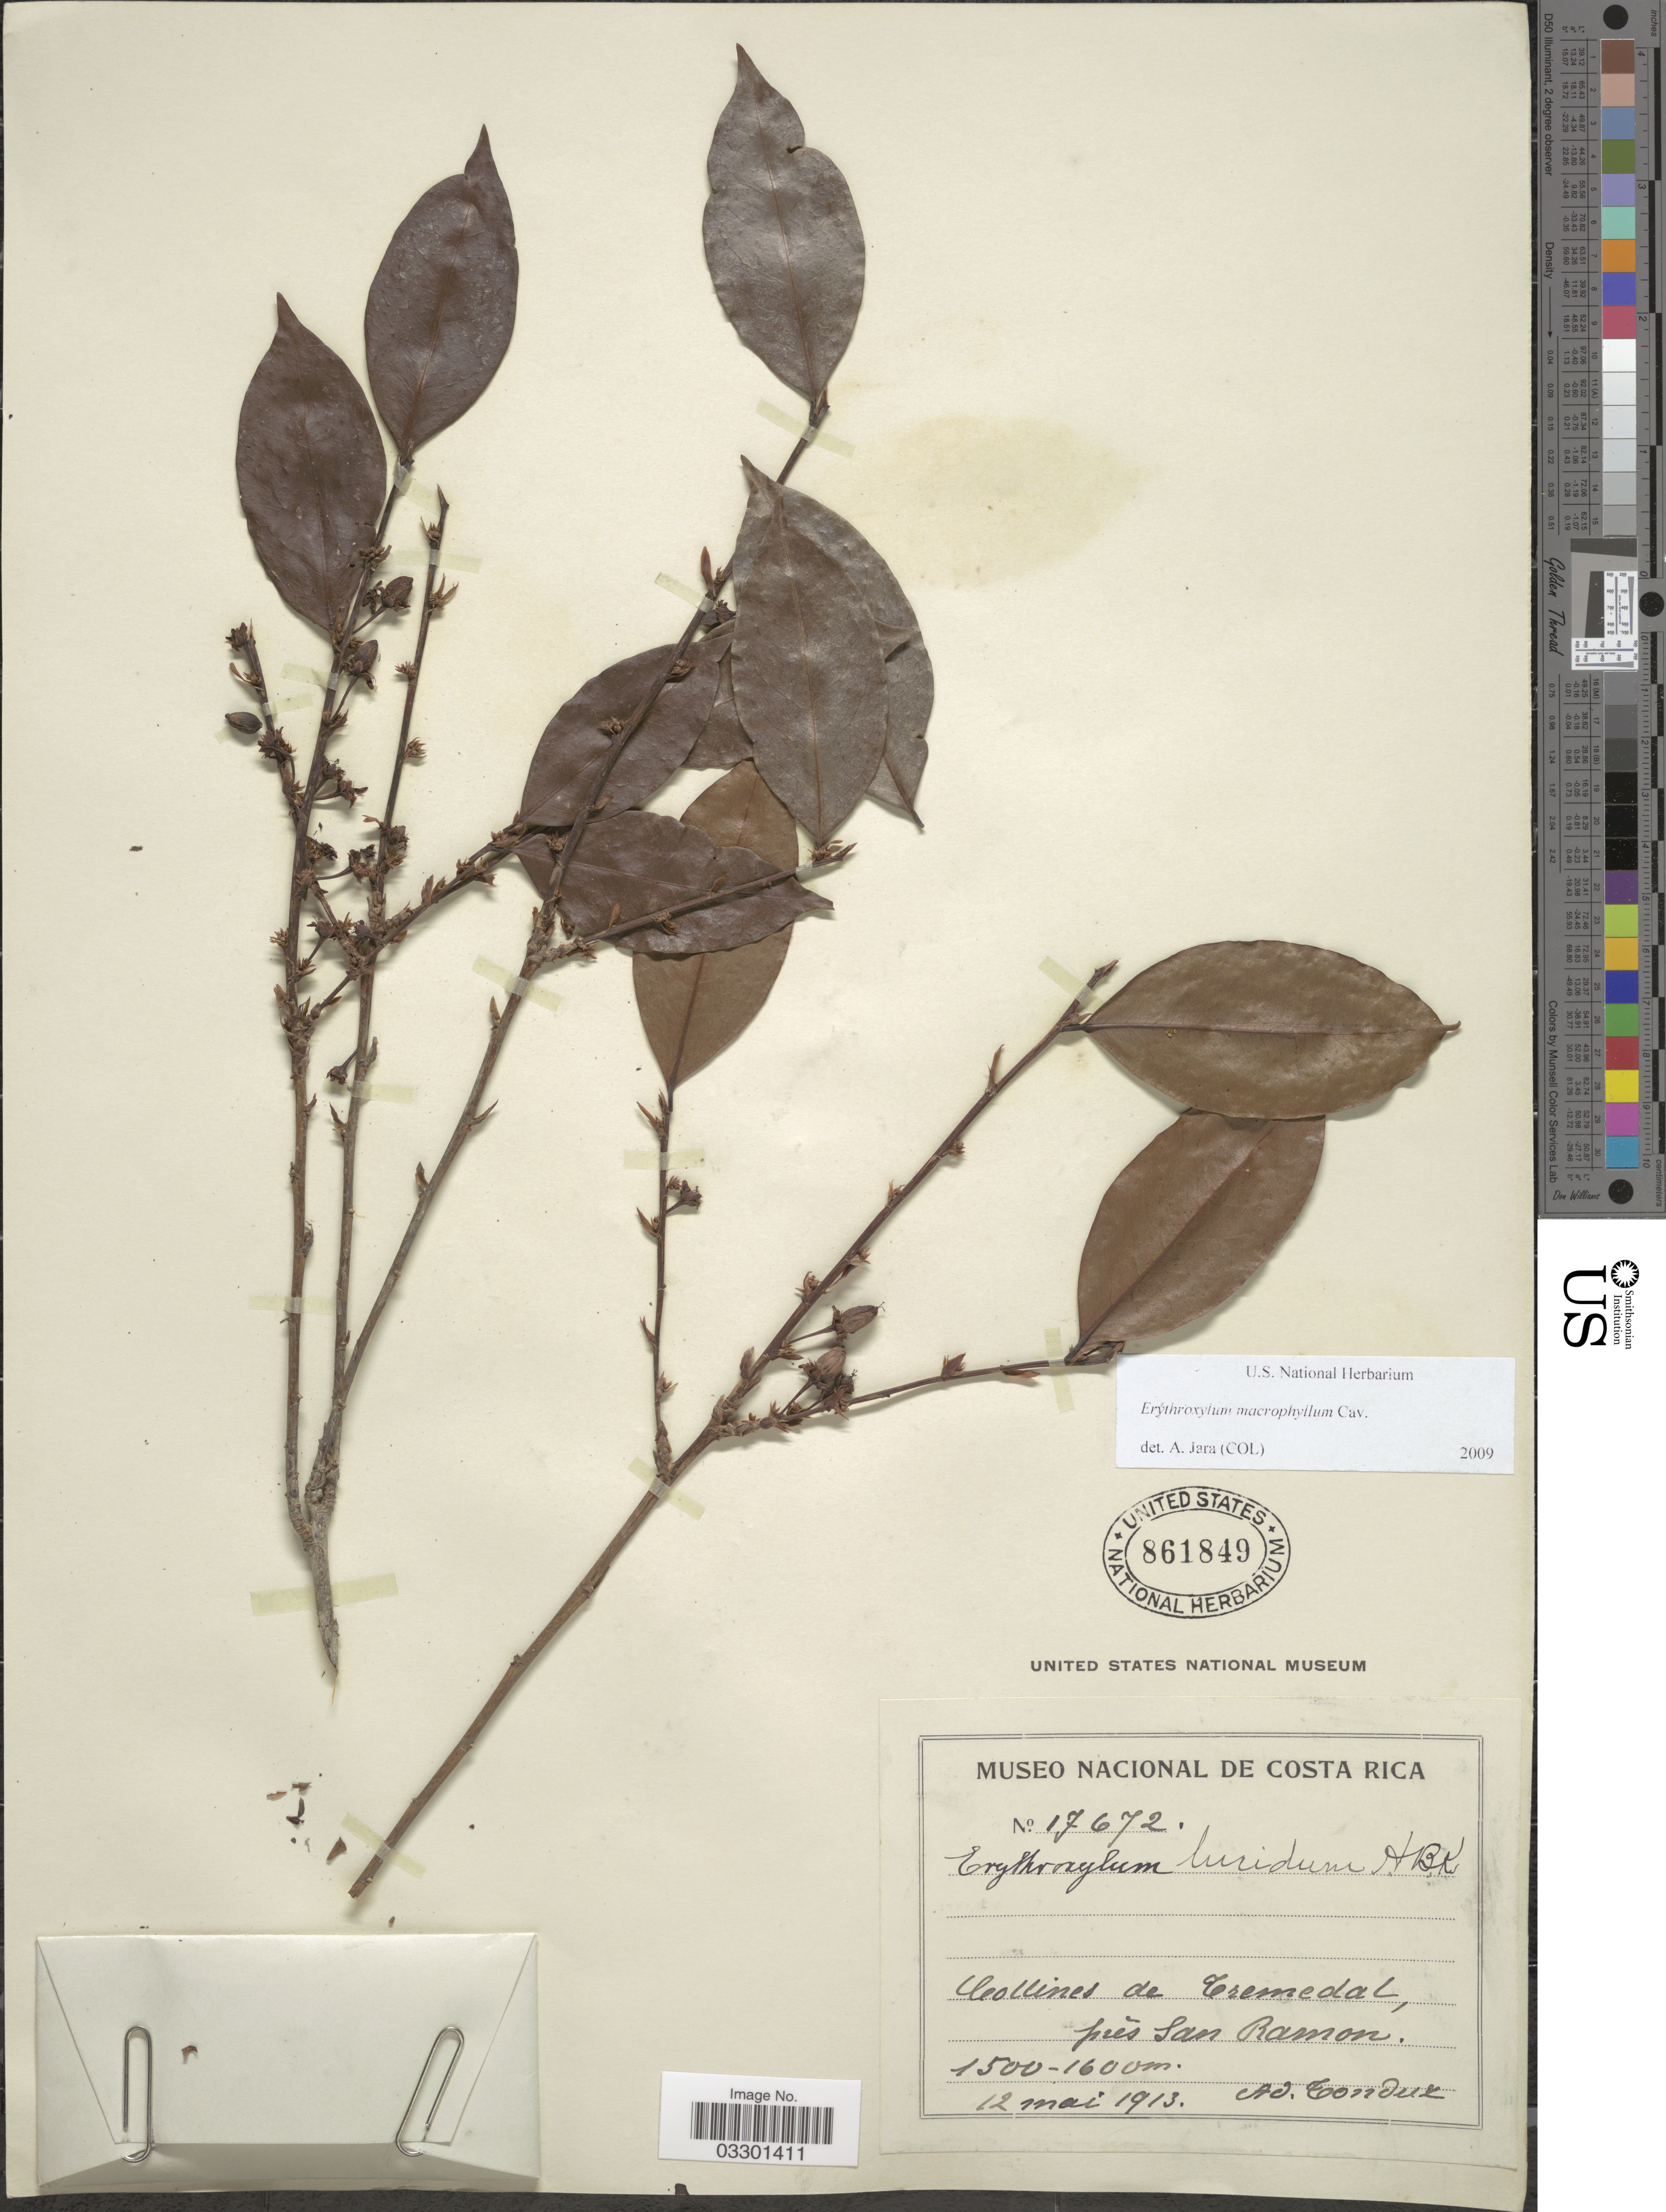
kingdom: Plantae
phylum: Tracheophyta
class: Magnoliopsida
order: Malpighiales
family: Erythroxylaceae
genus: Erythroxylum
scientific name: Erythroxylum macrophyllum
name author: Cav.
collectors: A. Tonduz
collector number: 17672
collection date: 1913-05-12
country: Costa Rica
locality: Collines de Cremedal, près San Ramon.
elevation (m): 1500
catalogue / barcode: US 861849